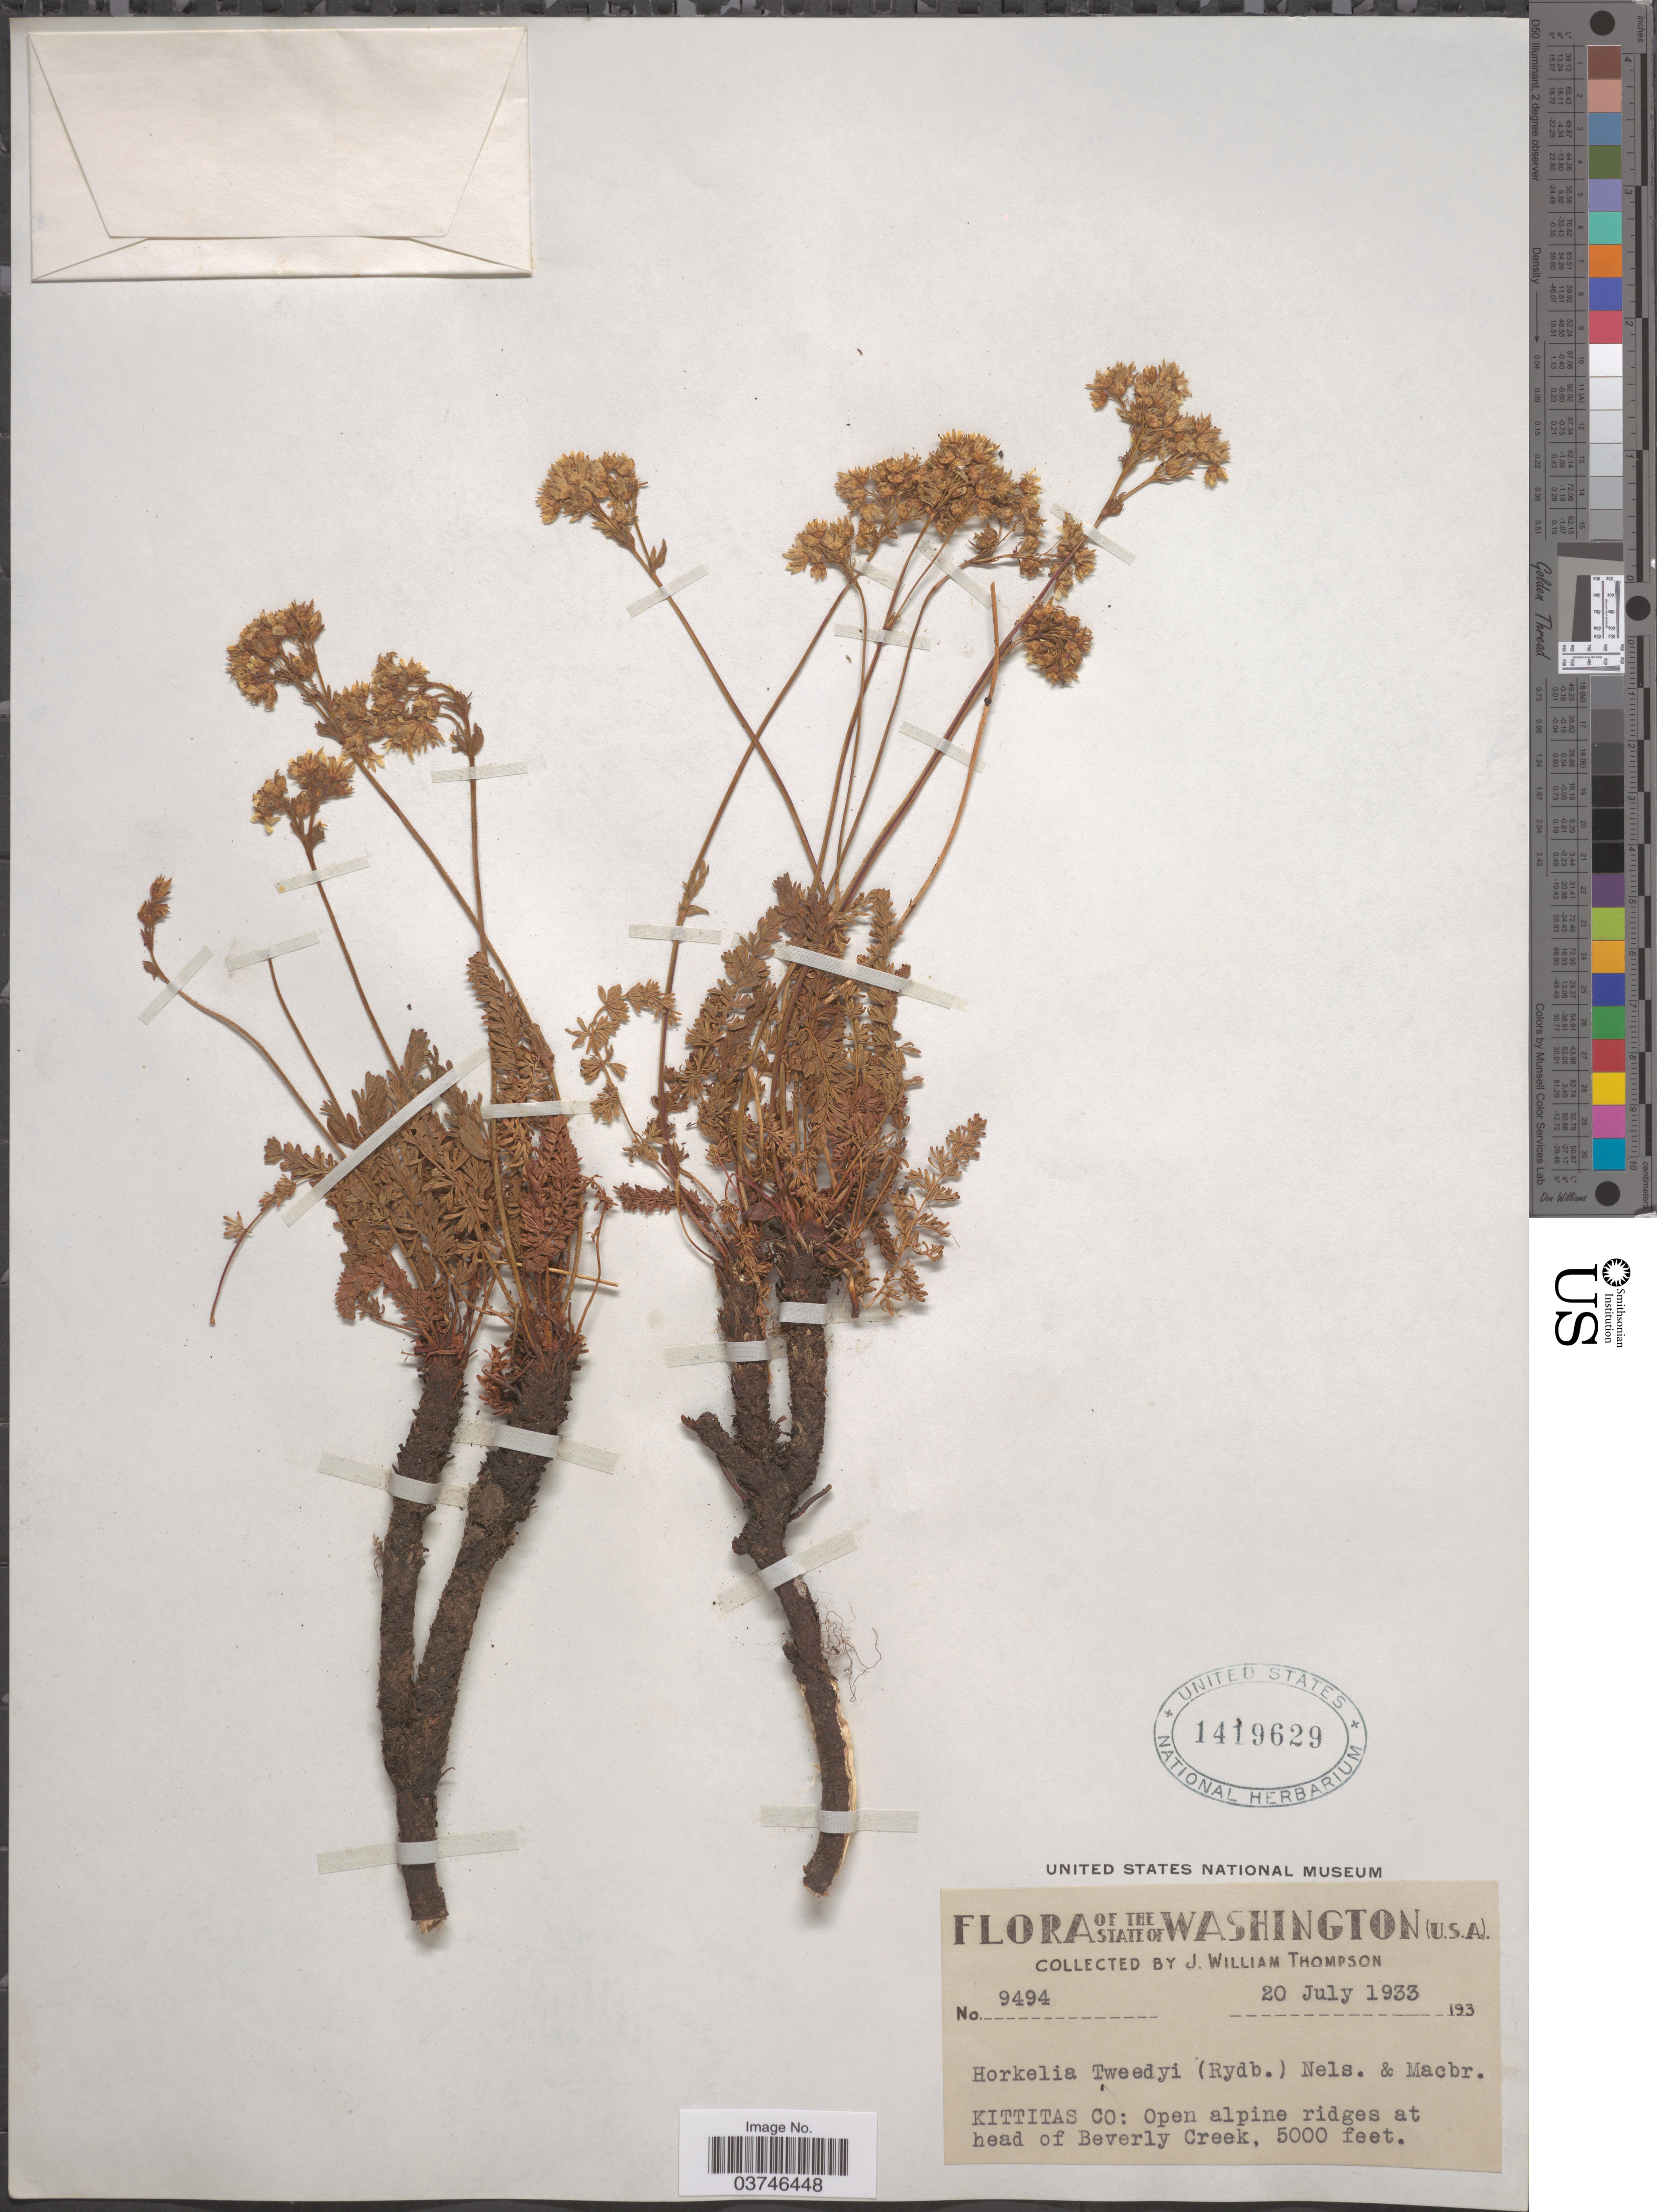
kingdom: Plantae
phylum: Tracheophyta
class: Magnoliopsida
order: Rosales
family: Rosaceae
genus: Potentilla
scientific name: Potentilla tweedyi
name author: (Rydb.) J.T. Howell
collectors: J. W. Thompson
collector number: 9494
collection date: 1933-07-20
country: United States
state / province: Washington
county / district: Kittitas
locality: Kittitas Co: Open alpine ridges at head of Beverly Creek.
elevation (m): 1524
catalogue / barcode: US 1419629